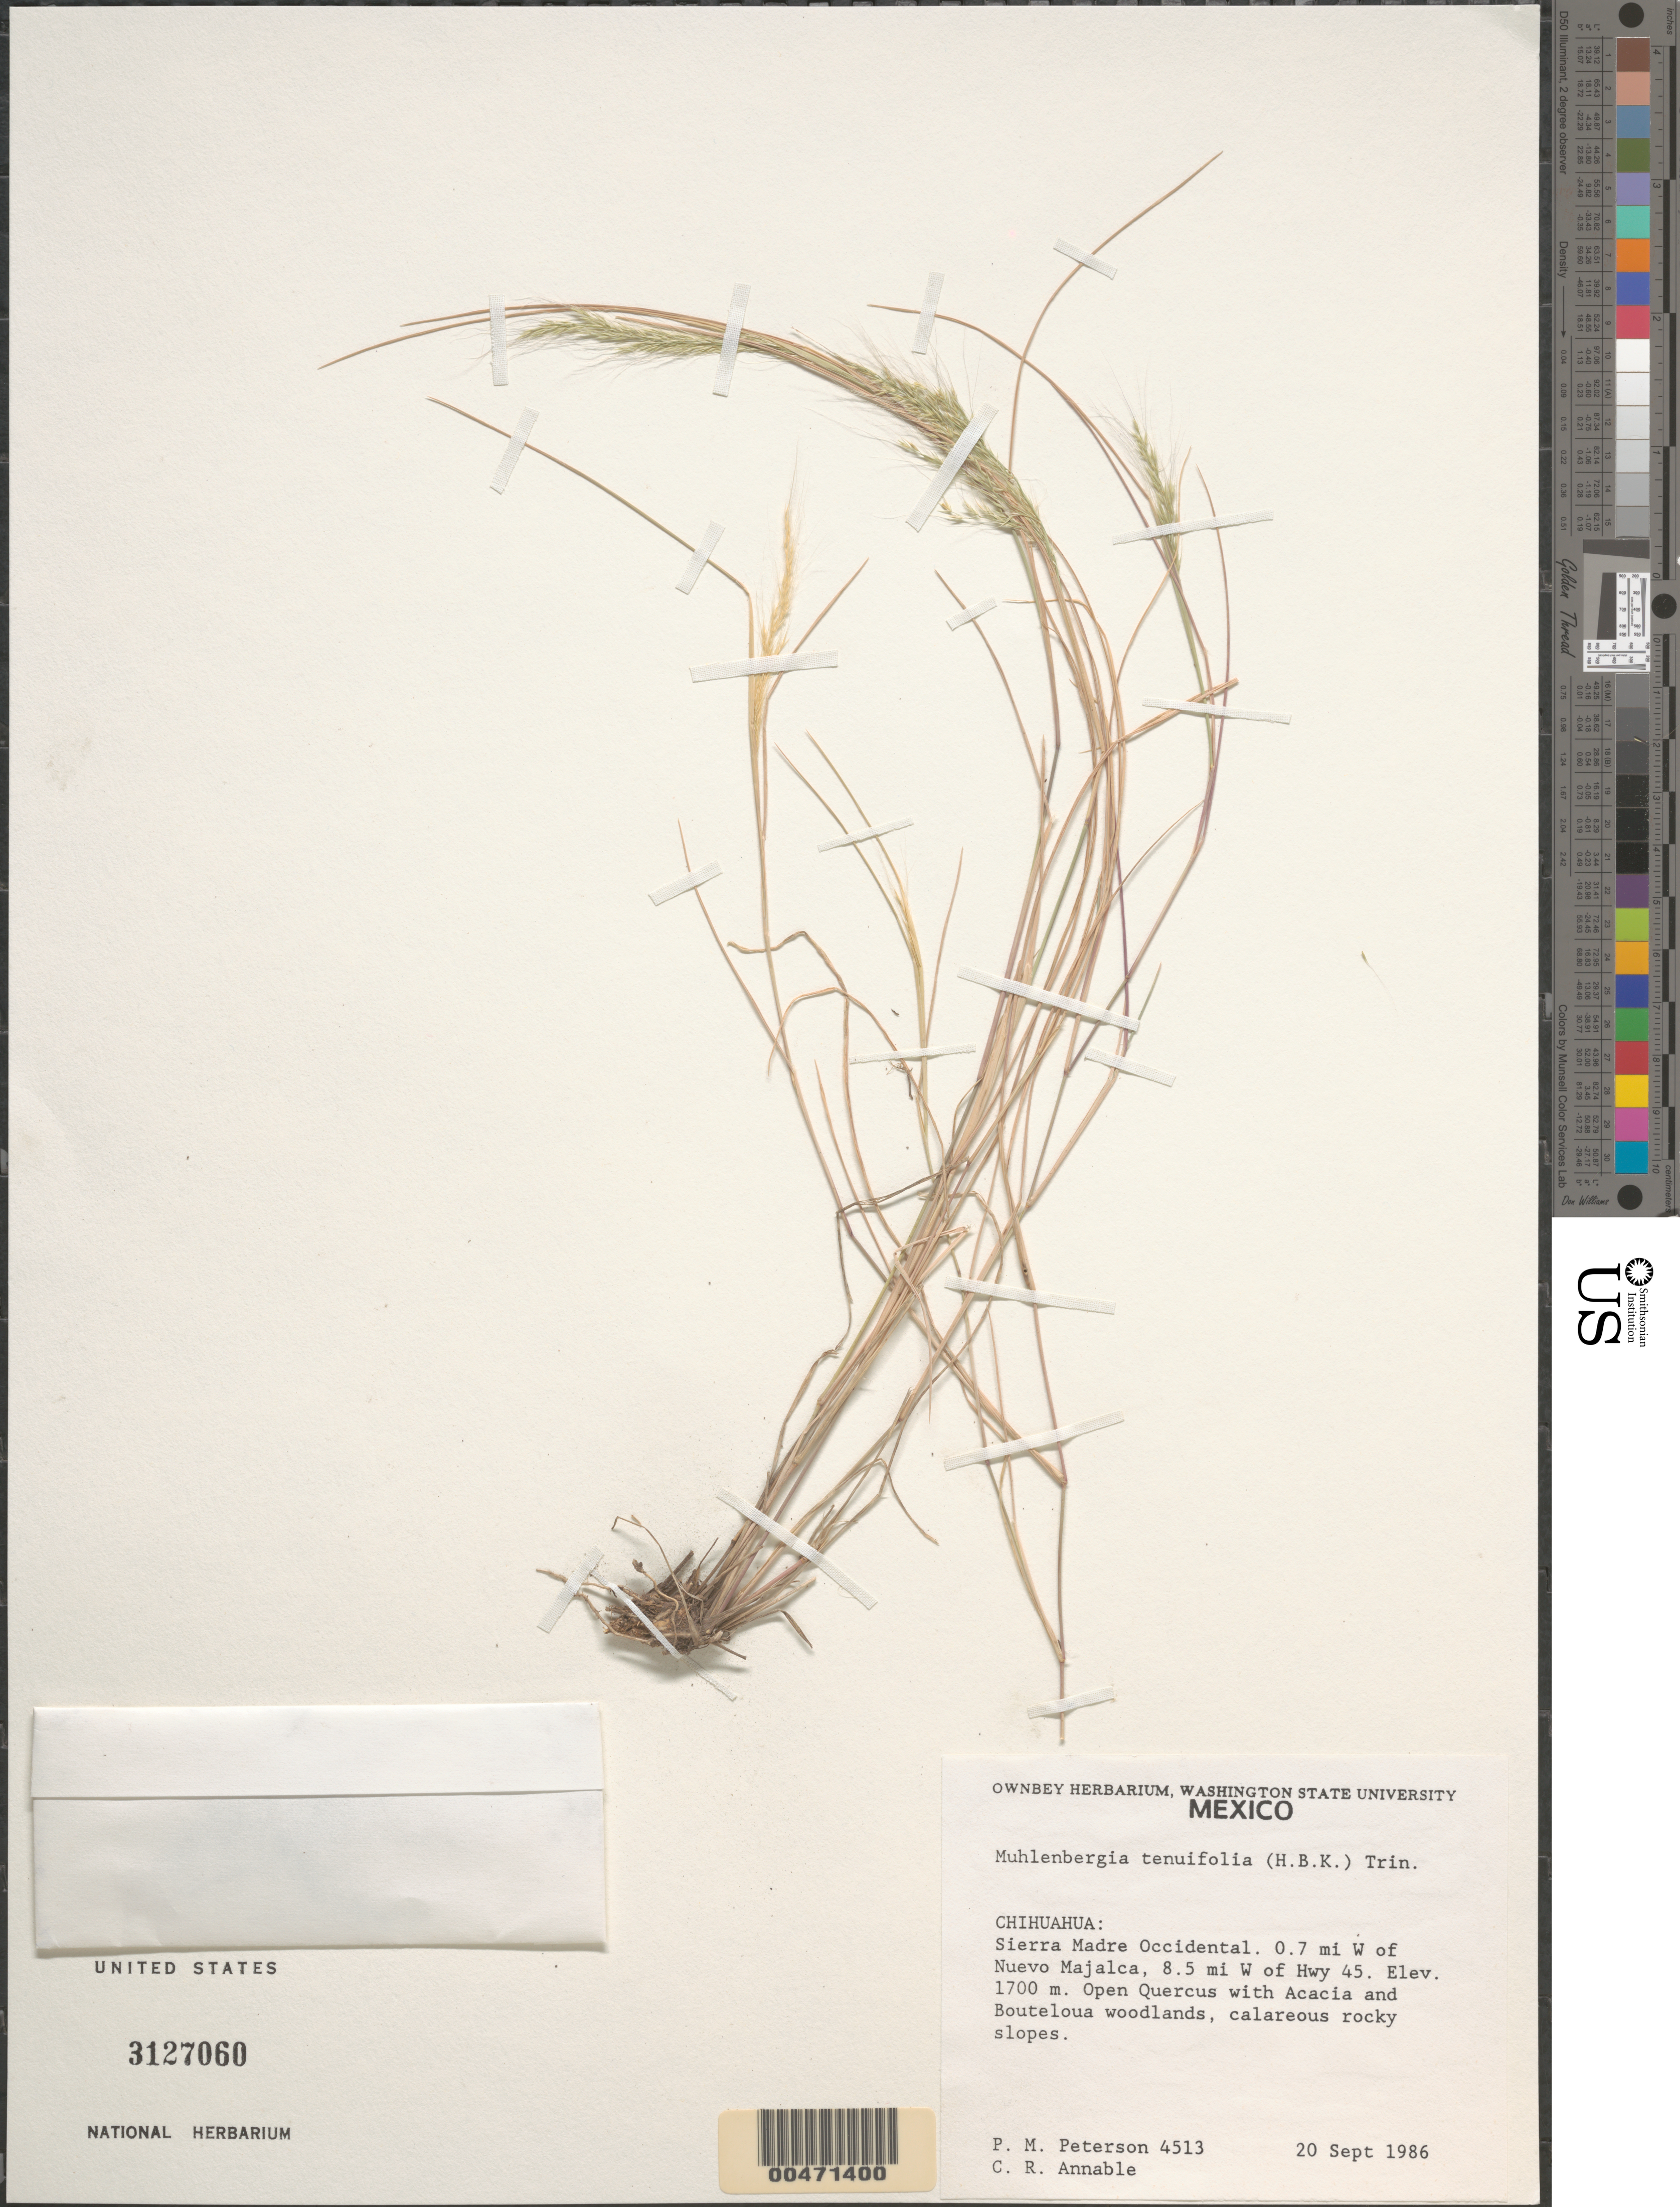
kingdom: Plantae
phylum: Tracheophyta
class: Liliopsida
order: Poales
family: Poaceae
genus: Muhlenbergia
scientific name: Muhlenbergia tenuifolia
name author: (Kunth) Kunth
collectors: P. M. Peterson & C. R. Annable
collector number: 04513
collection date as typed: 20 Sep 1986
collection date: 1986-09-20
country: Mexico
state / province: Chihuahua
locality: Sierra Madre Occidental, 0.7 miles W of Nuevo Majalca, 8.5 miles W of Hwy 45.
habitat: Open Quercus woodlands, calcareous rocky slopes, associated with Acacia and Bouteloua.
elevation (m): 1700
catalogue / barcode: US 3127060